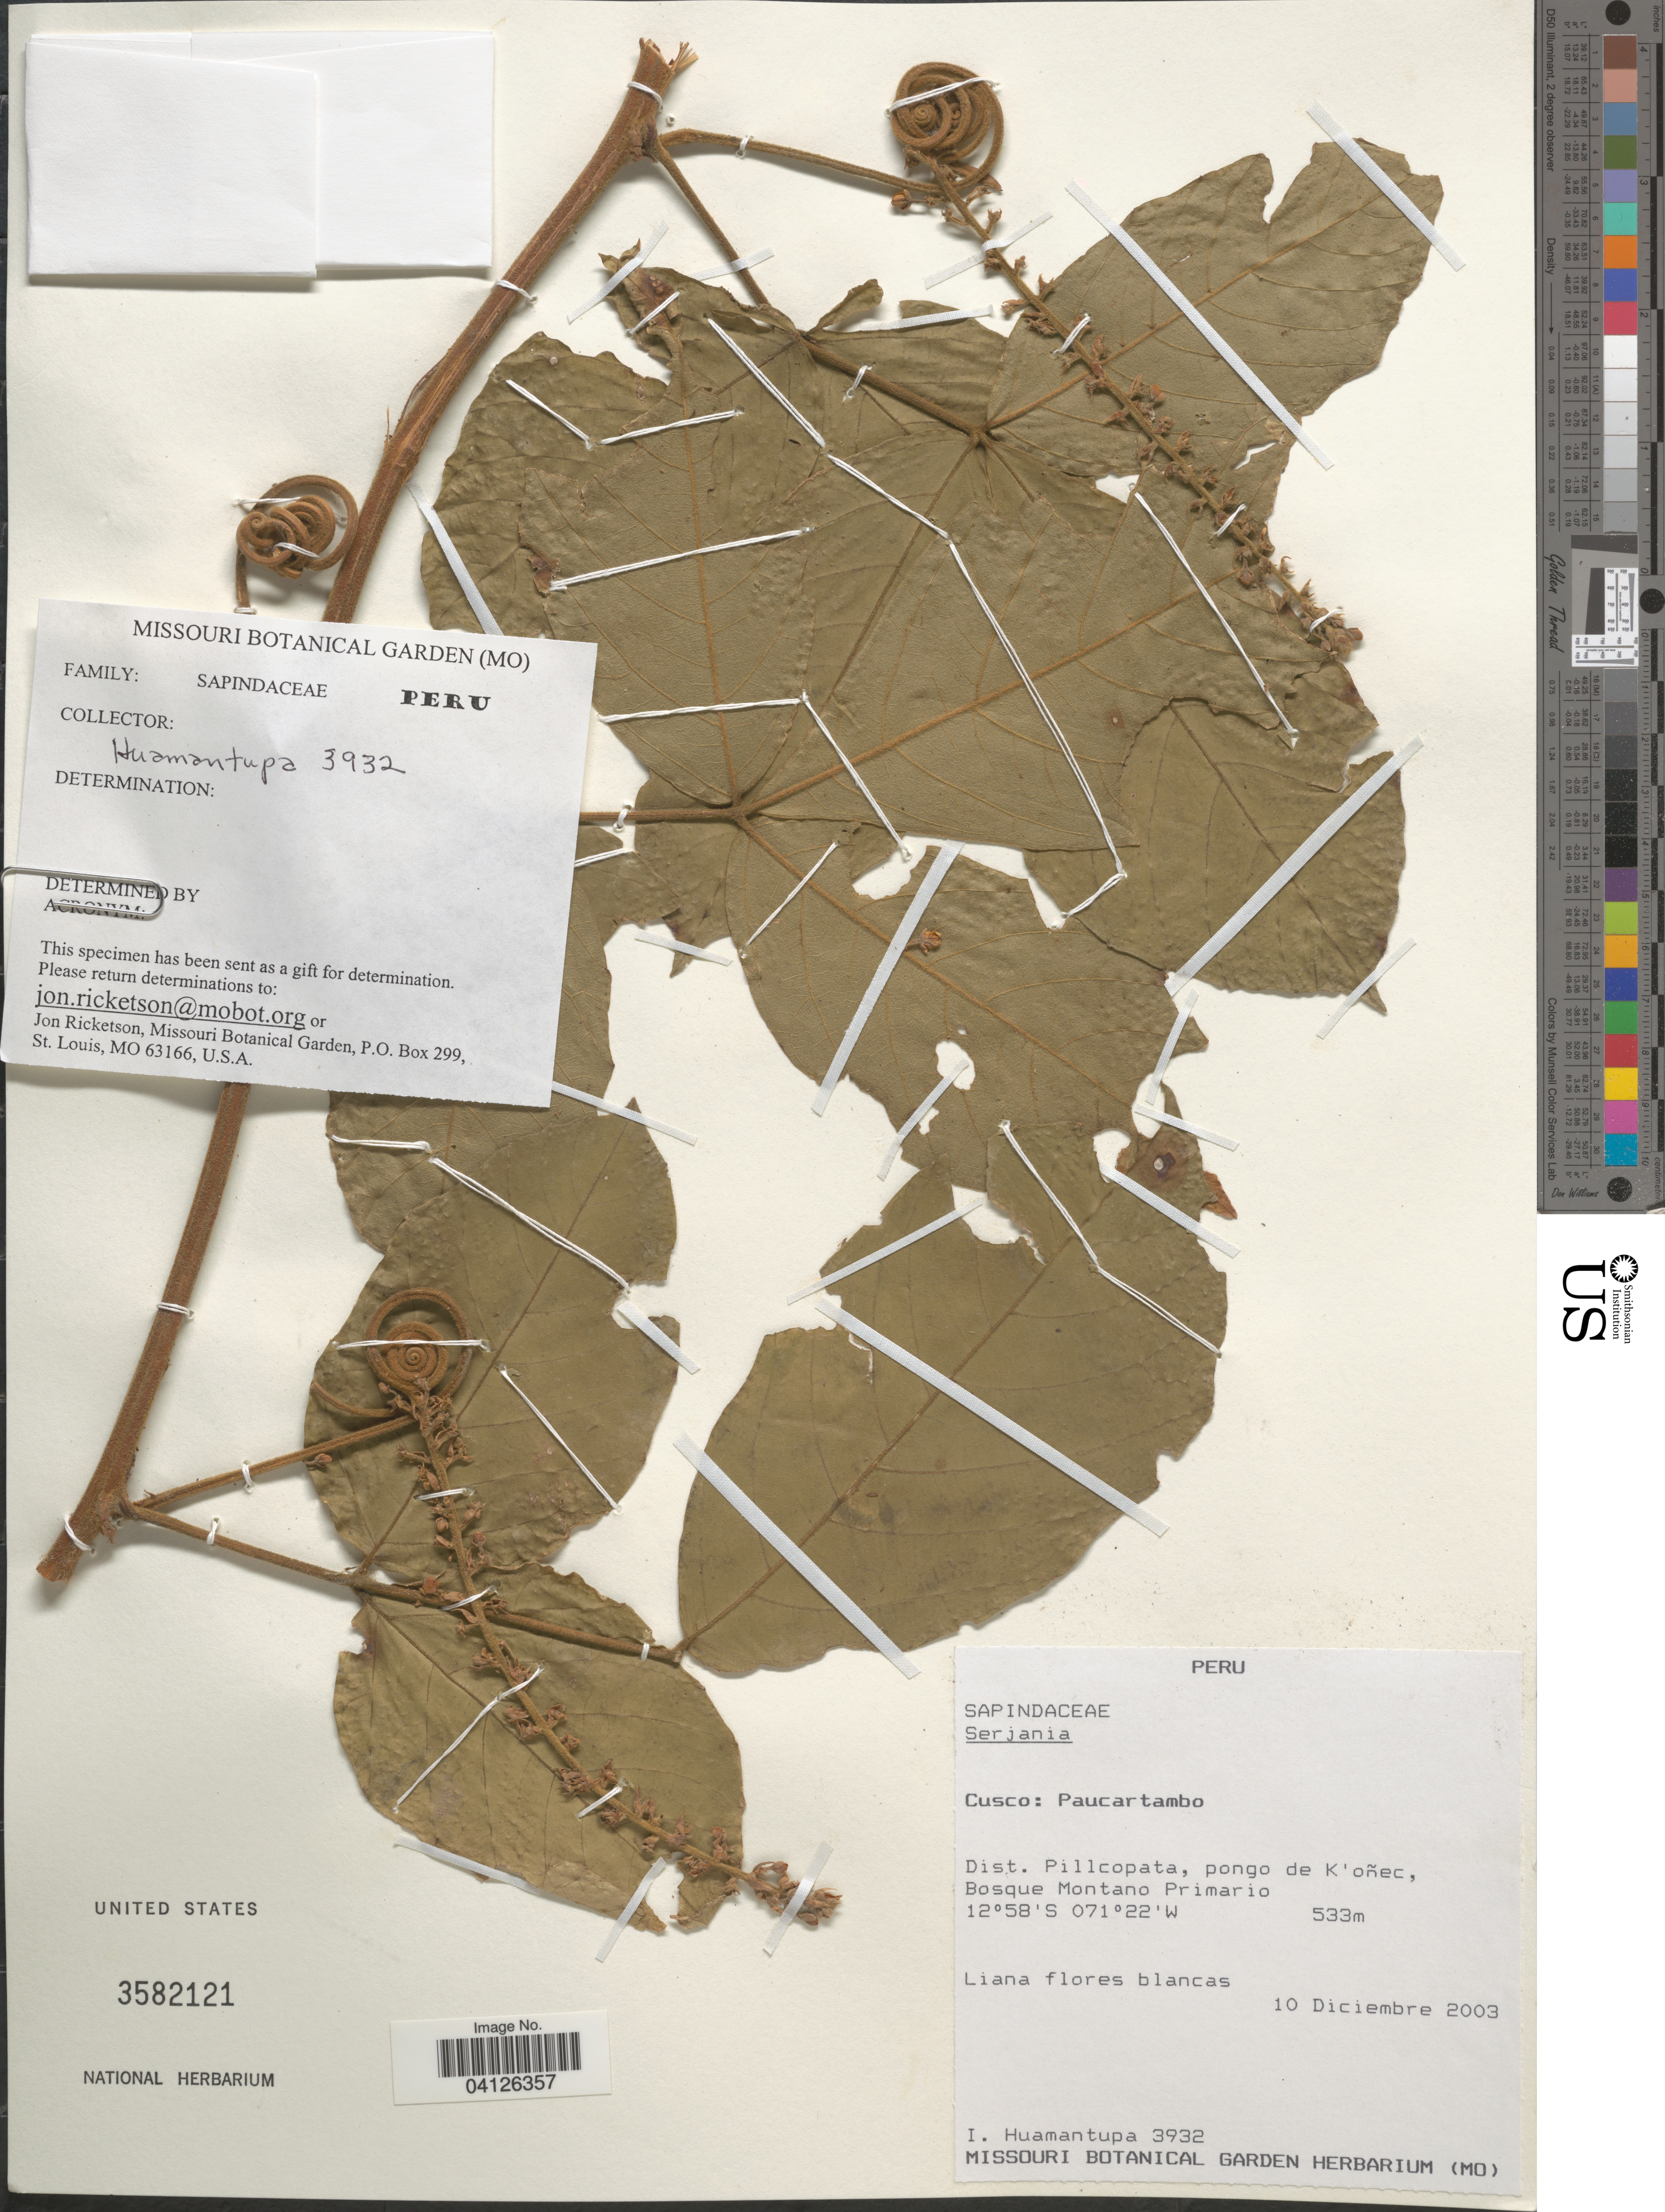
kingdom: Plantae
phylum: Tracheophyta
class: Magnoliopsida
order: Sapindales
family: Sapindaceae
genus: Paullinia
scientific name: Paullinia acutangula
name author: (Ruiz & Pav.) Pers.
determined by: Acevedo-Rodriguez, P., (US), Smithsonian Institution - National Museum of Natural History (UNITED STATES)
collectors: I. Huamantupa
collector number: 3932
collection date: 2003-12-10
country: Peru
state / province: Cusco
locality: Paucartambo. Dist. Pillcopata, pongo de K'oñec.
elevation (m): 533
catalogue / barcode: US 3582121